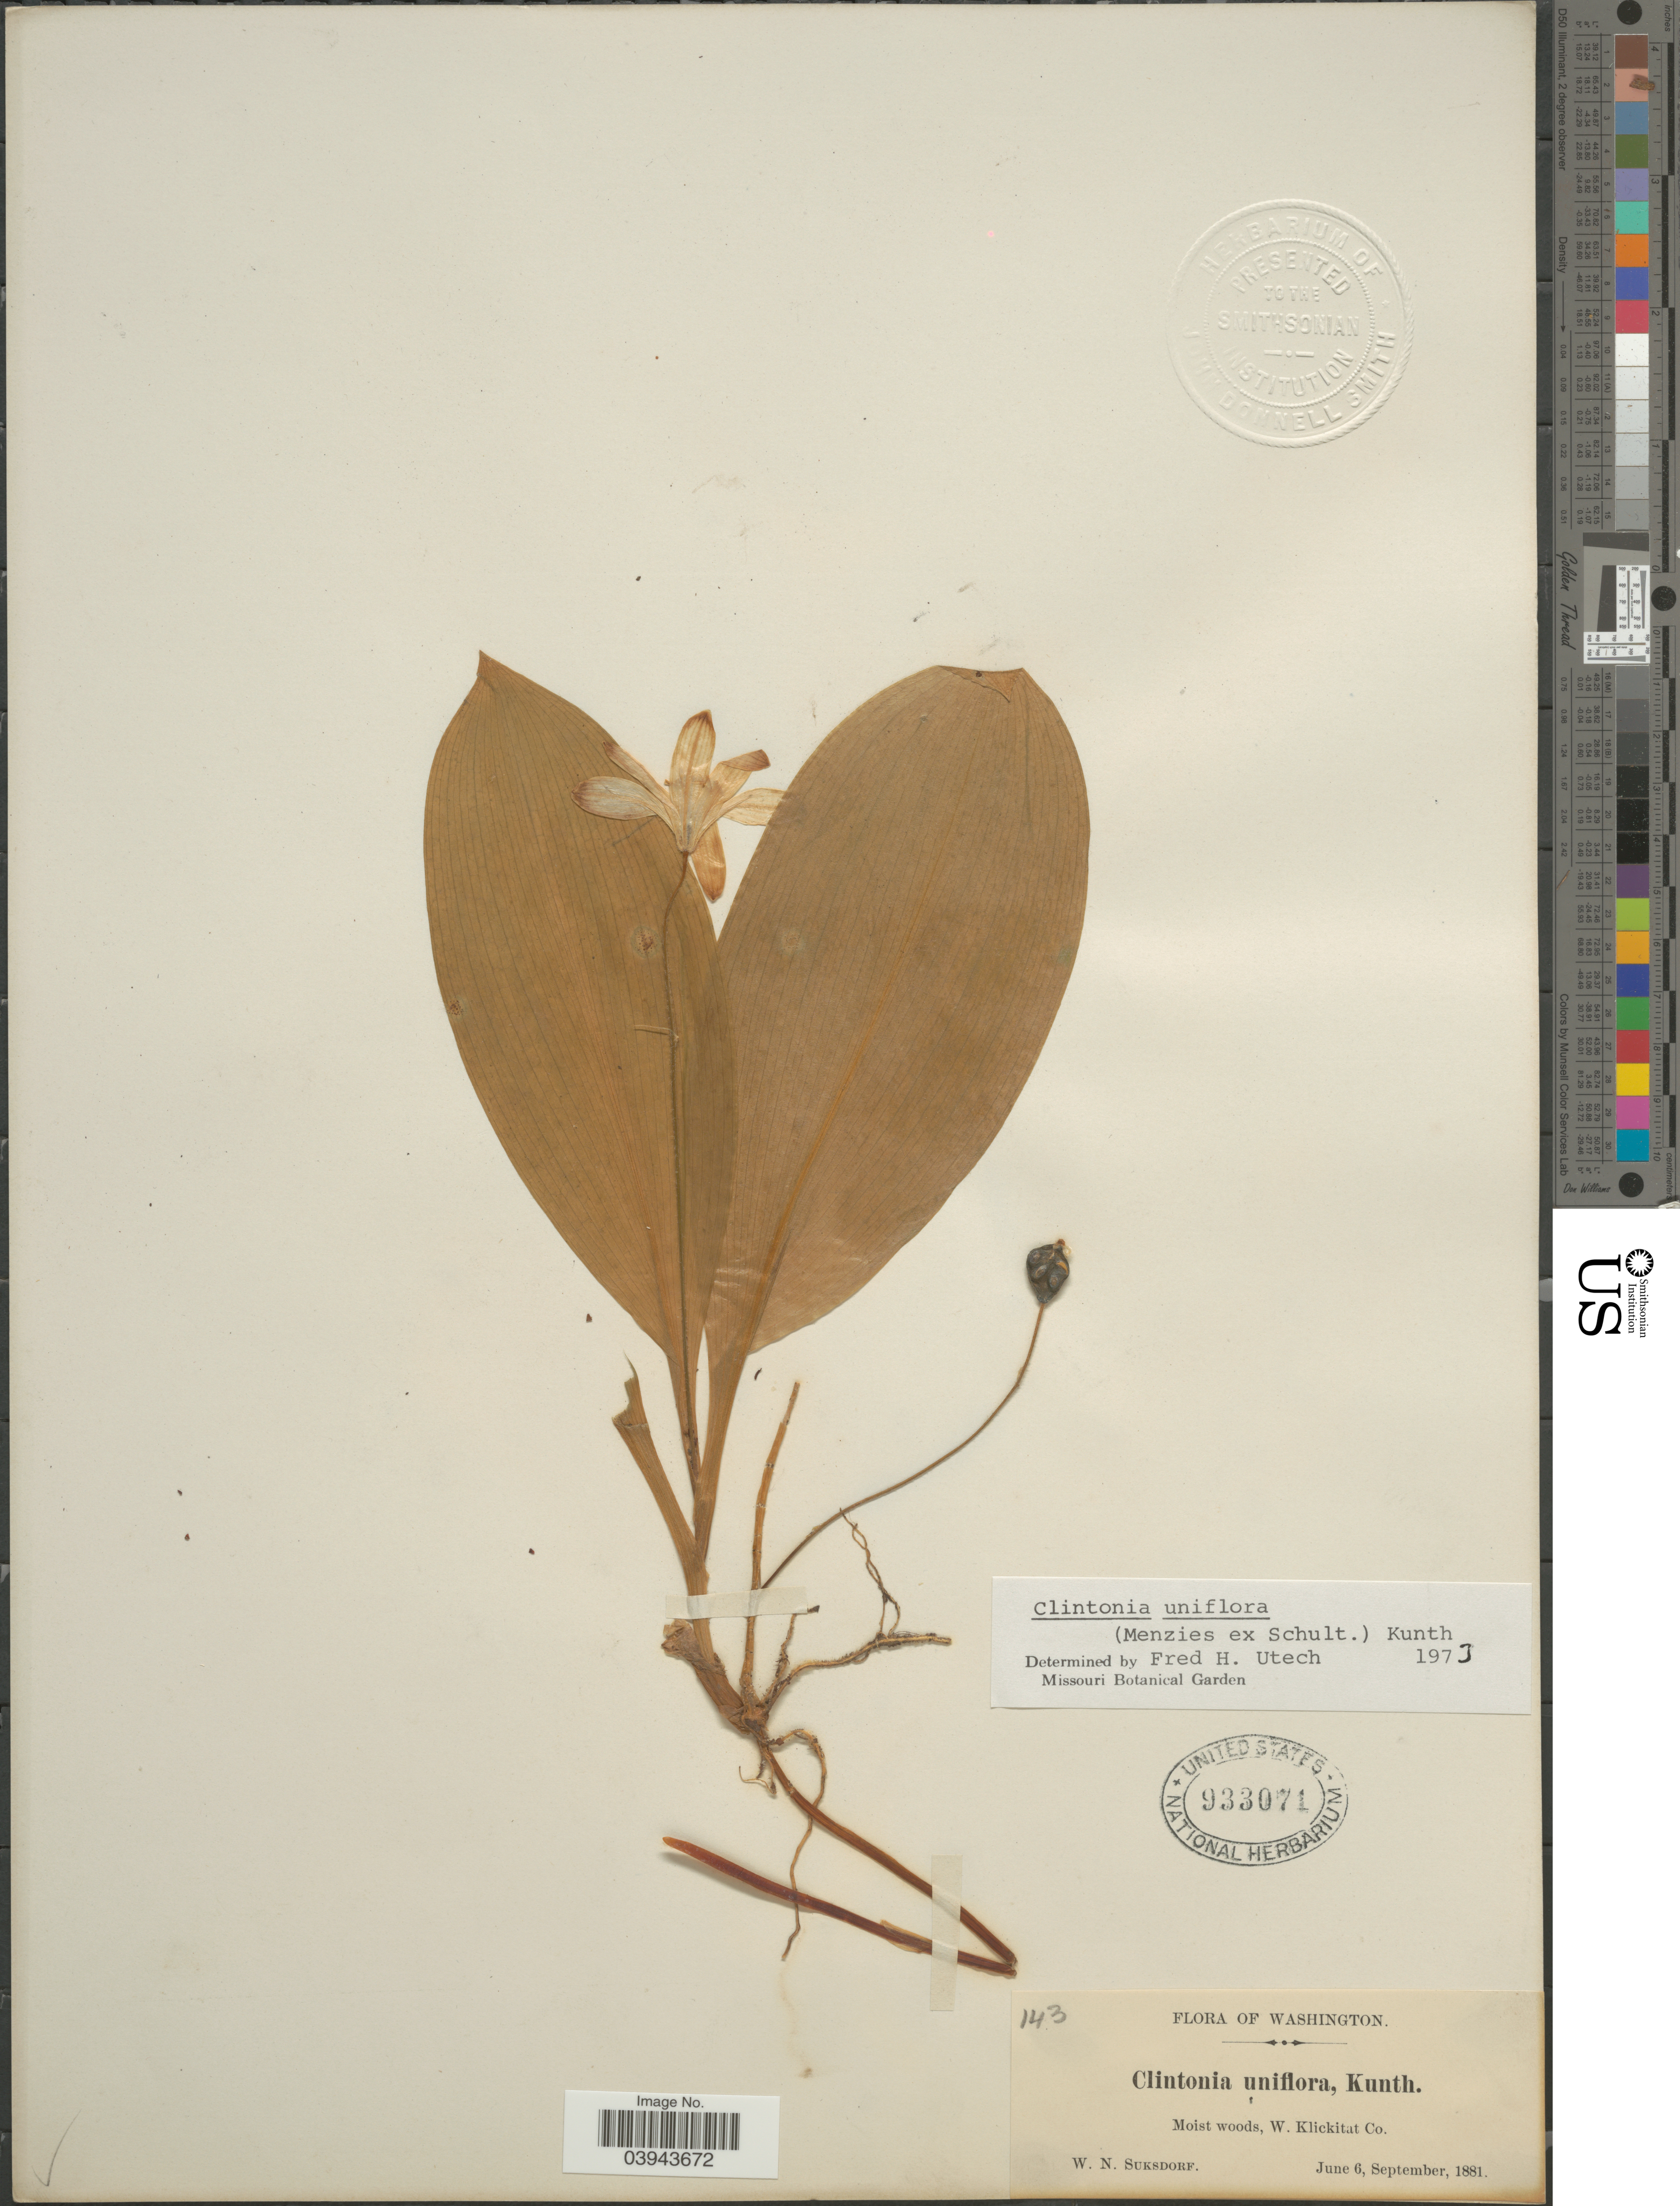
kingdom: Plantae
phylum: Tracheophyta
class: Liliopsida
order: Liliales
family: Liliaceae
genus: Clintonia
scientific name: Clintonia uniflora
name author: Kunth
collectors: W. N. Suksdorf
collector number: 143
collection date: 1881-06-06/1881-09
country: United States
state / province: Washington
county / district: Klickitat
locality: W. Klickitat Co.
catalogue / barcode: US 933071